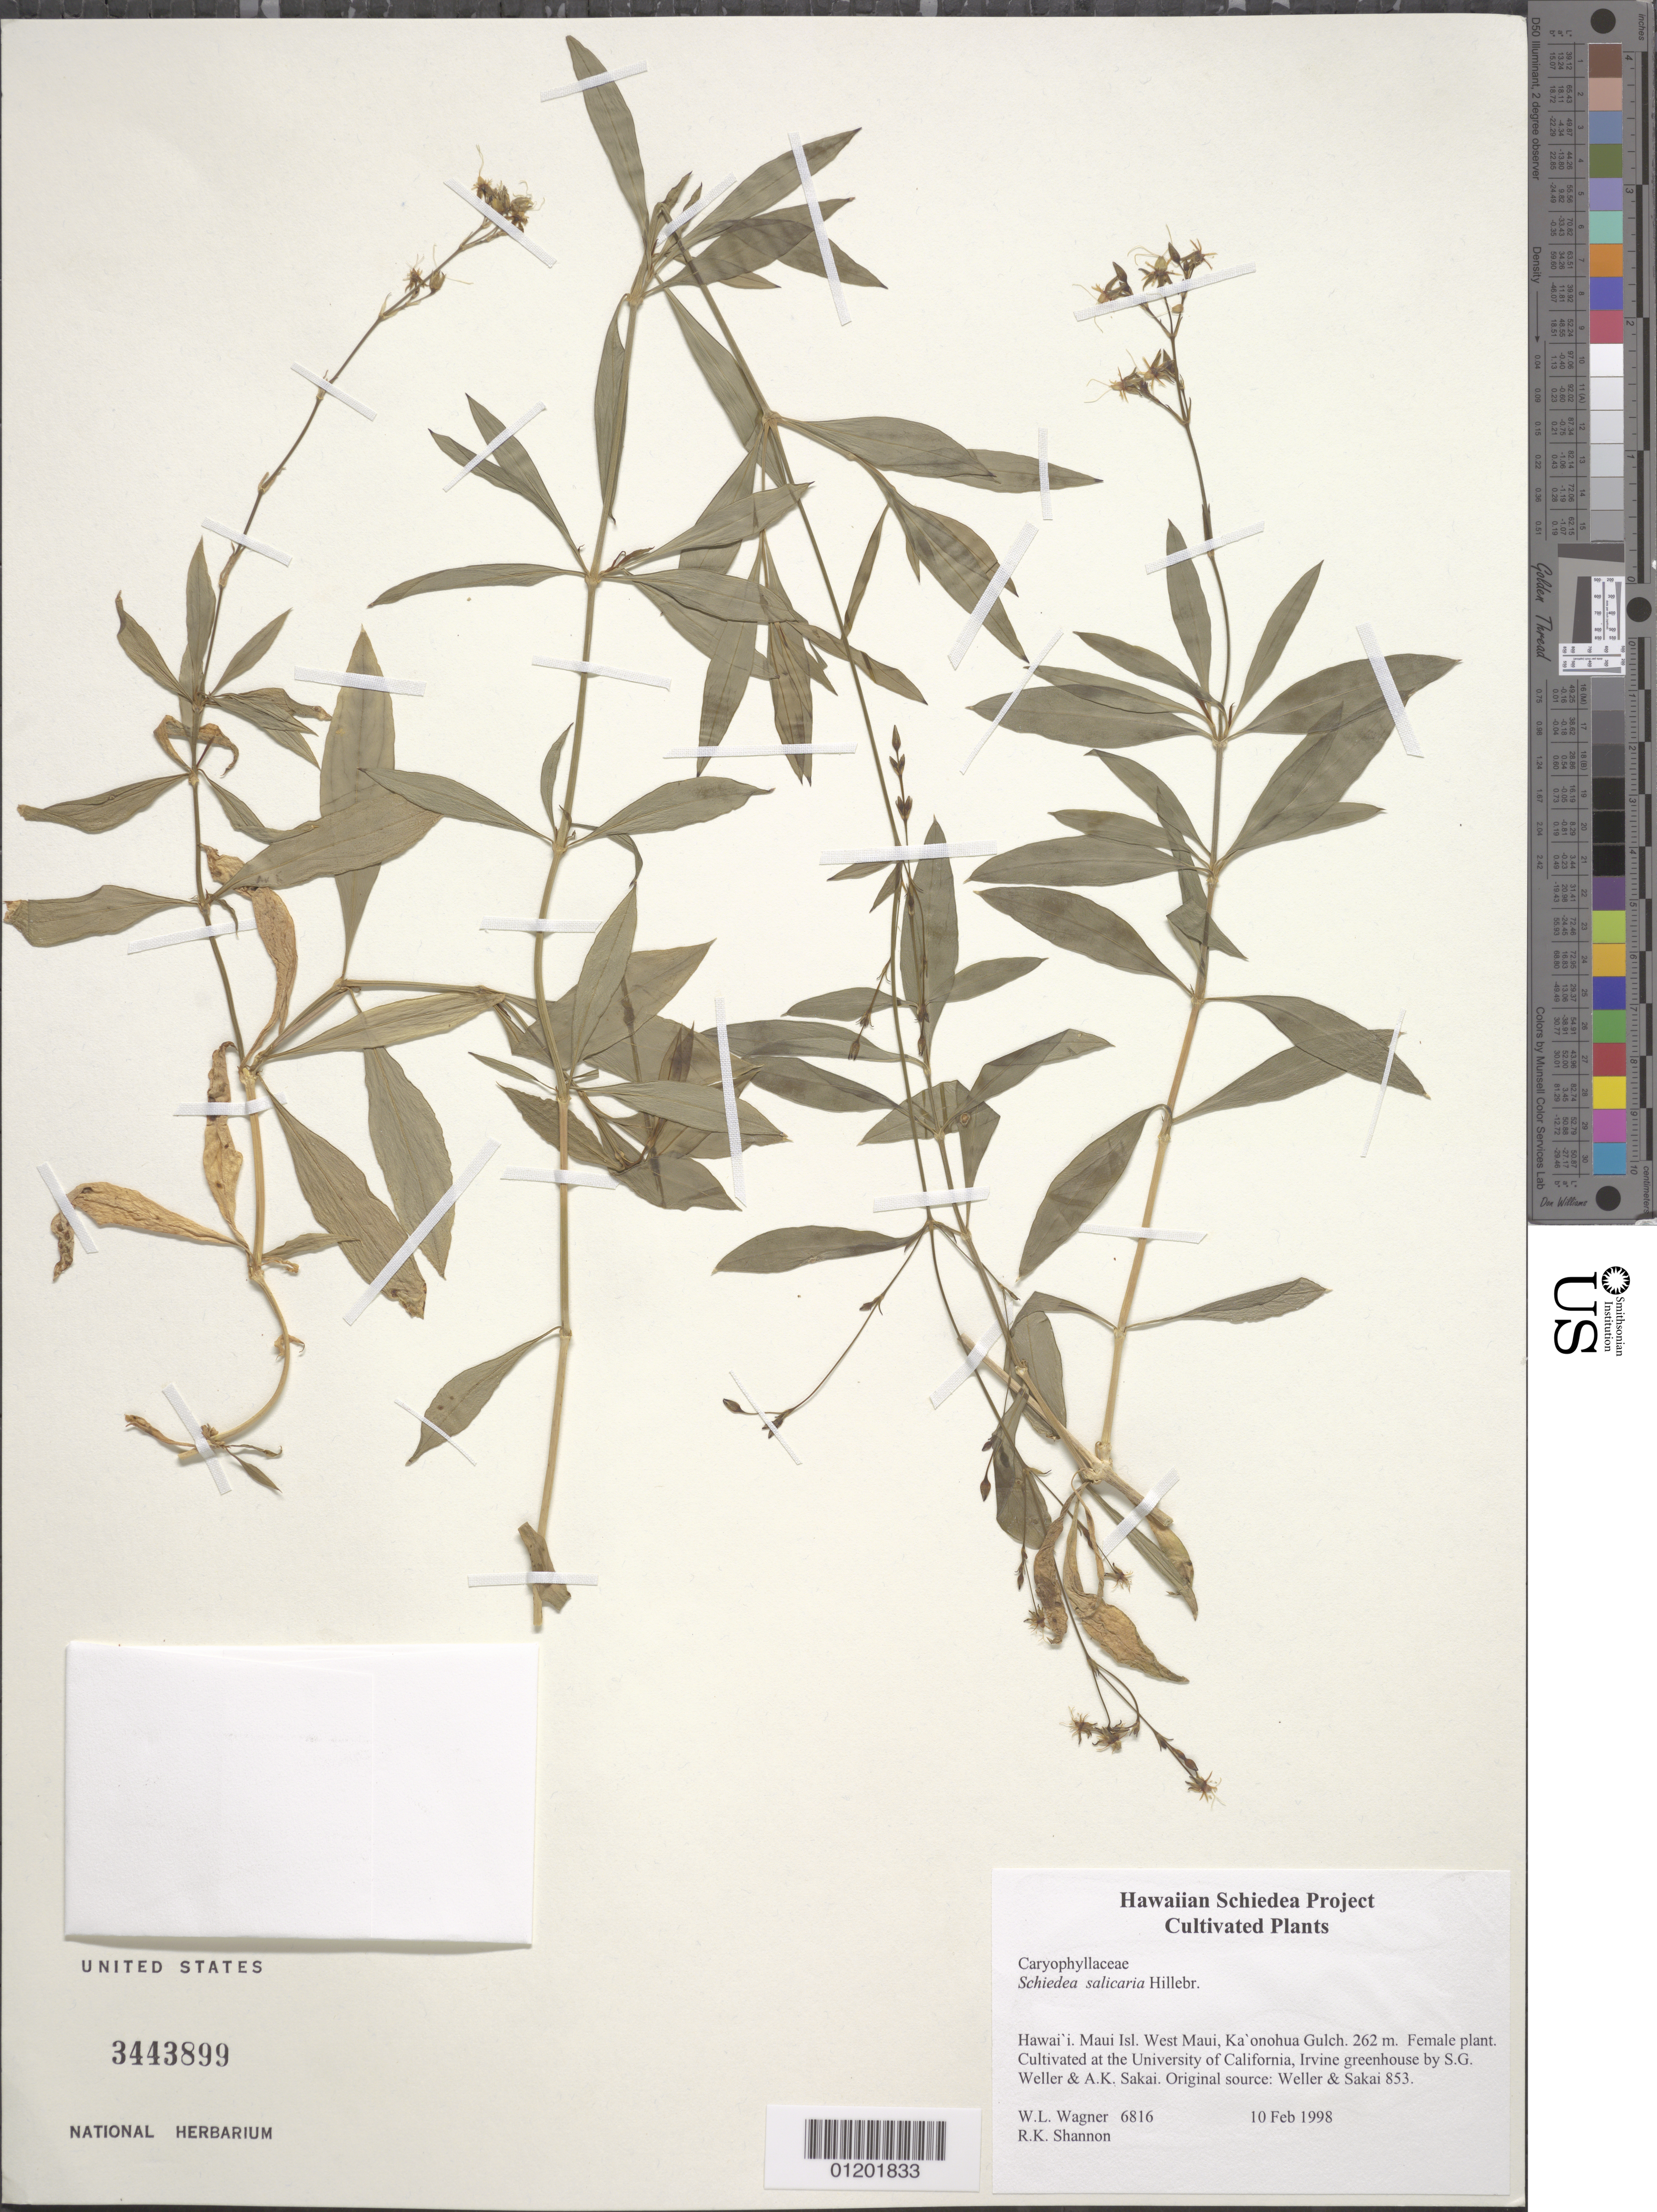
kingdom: Plantae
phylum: Tracheophyta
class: Magnoliopsida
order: Caryophyllales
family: Caryophyllaceae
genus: Schiedea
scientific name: Schiedea salicaria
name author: Hillebr.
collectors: W. L. Wagner & R. Shannon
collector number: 6816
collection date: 1998-02-10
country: United States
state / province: California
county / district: Orange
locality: University of California, Irvine greenhouse.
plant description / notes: Cultivated at the University of California, Irvine greenhouse by S.G. Weller & A.K. Sakai. Original source: Weller & Sakai 853.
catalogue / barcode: US 3443899